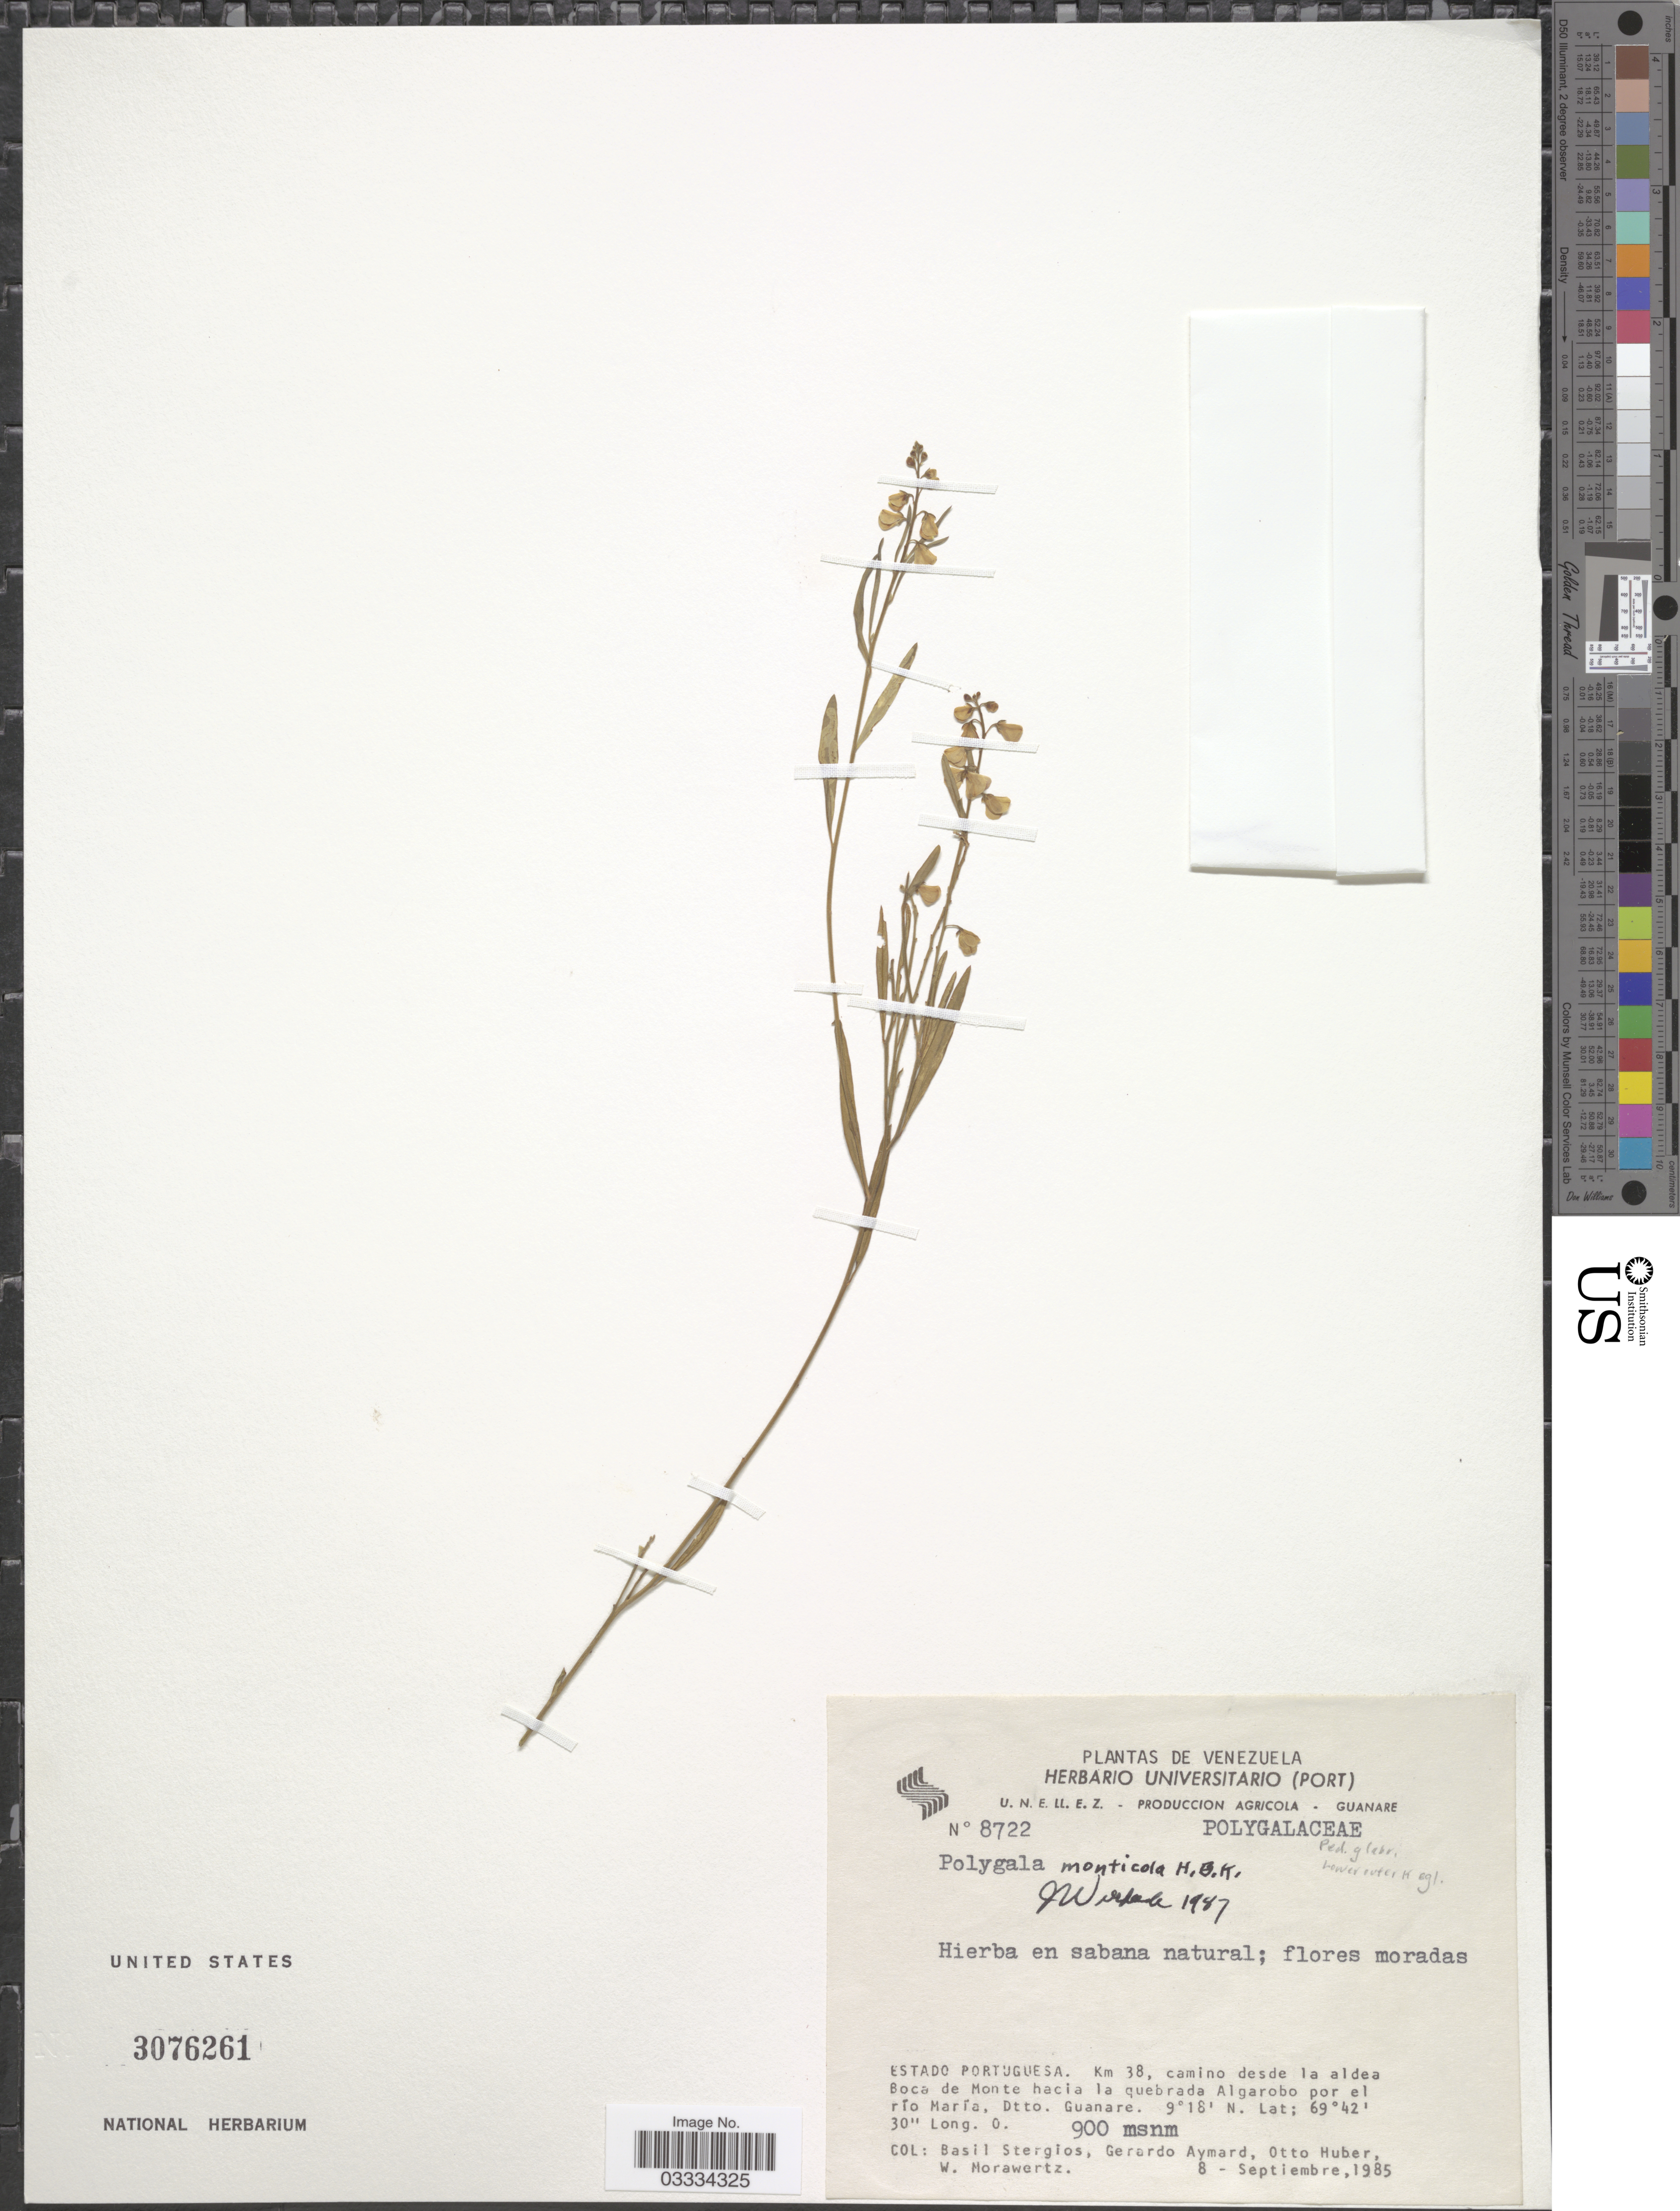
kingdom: Plantae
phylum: Tracheophyta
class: Magnoliopsida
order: Fabales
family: Polygalaceae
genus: Asemeia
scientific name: Asemeia monticola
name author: (Kunth) J.F.B. Pastore & J.R. Abbott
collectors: B. G. Stergios, G. A. Aymard, O. Huber & W. Morawetz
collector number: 8722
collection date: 1985-09-08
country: Venezuela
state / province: Portuguesa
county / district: Guanare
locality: Km 38, camino desde la aldea Boca de Monte hacia la quebrada Algarobo por el río María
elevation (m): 900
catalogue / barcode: US 3076261